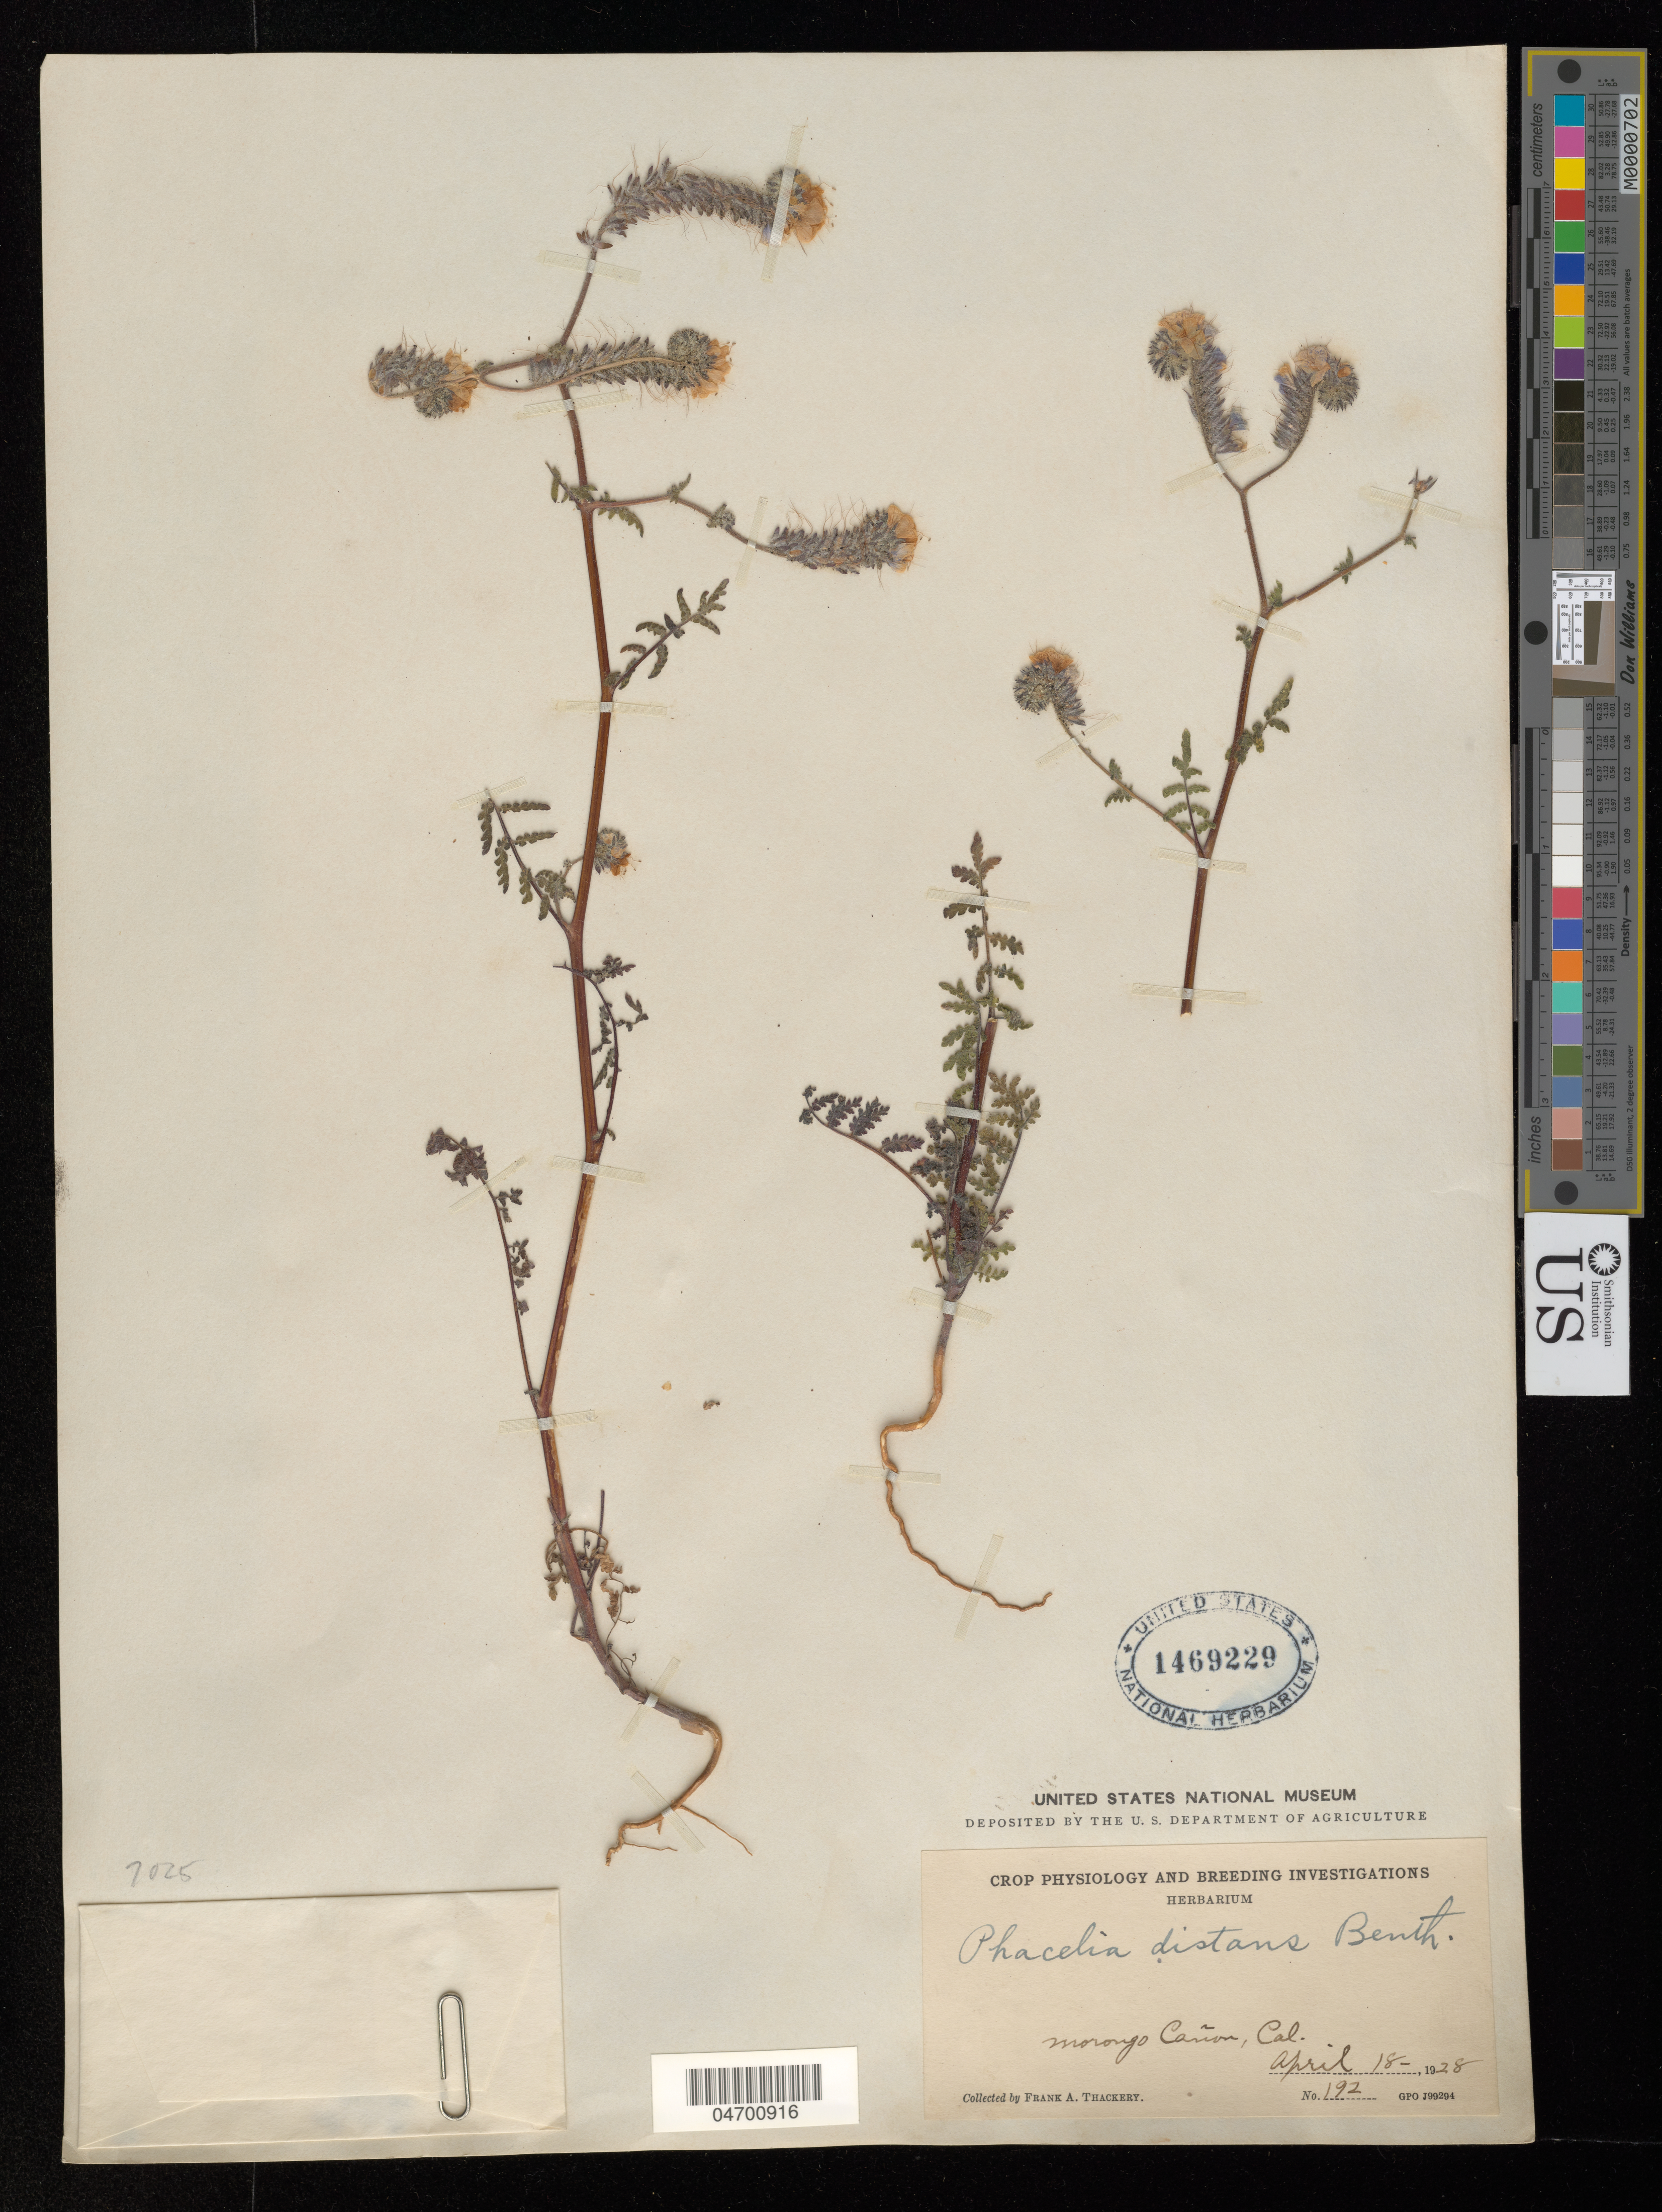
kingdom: Plantae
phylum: Tracheophyta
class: Magnoliopsida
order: Boraginales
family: Hydrophyllaceae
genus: Phacelia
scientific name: Phacelia distans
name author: Benth.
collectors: F. Thackery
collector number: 192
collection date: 1928-04-18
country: United States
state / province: California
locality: Morongo Cañon.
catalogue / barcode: US 1469229